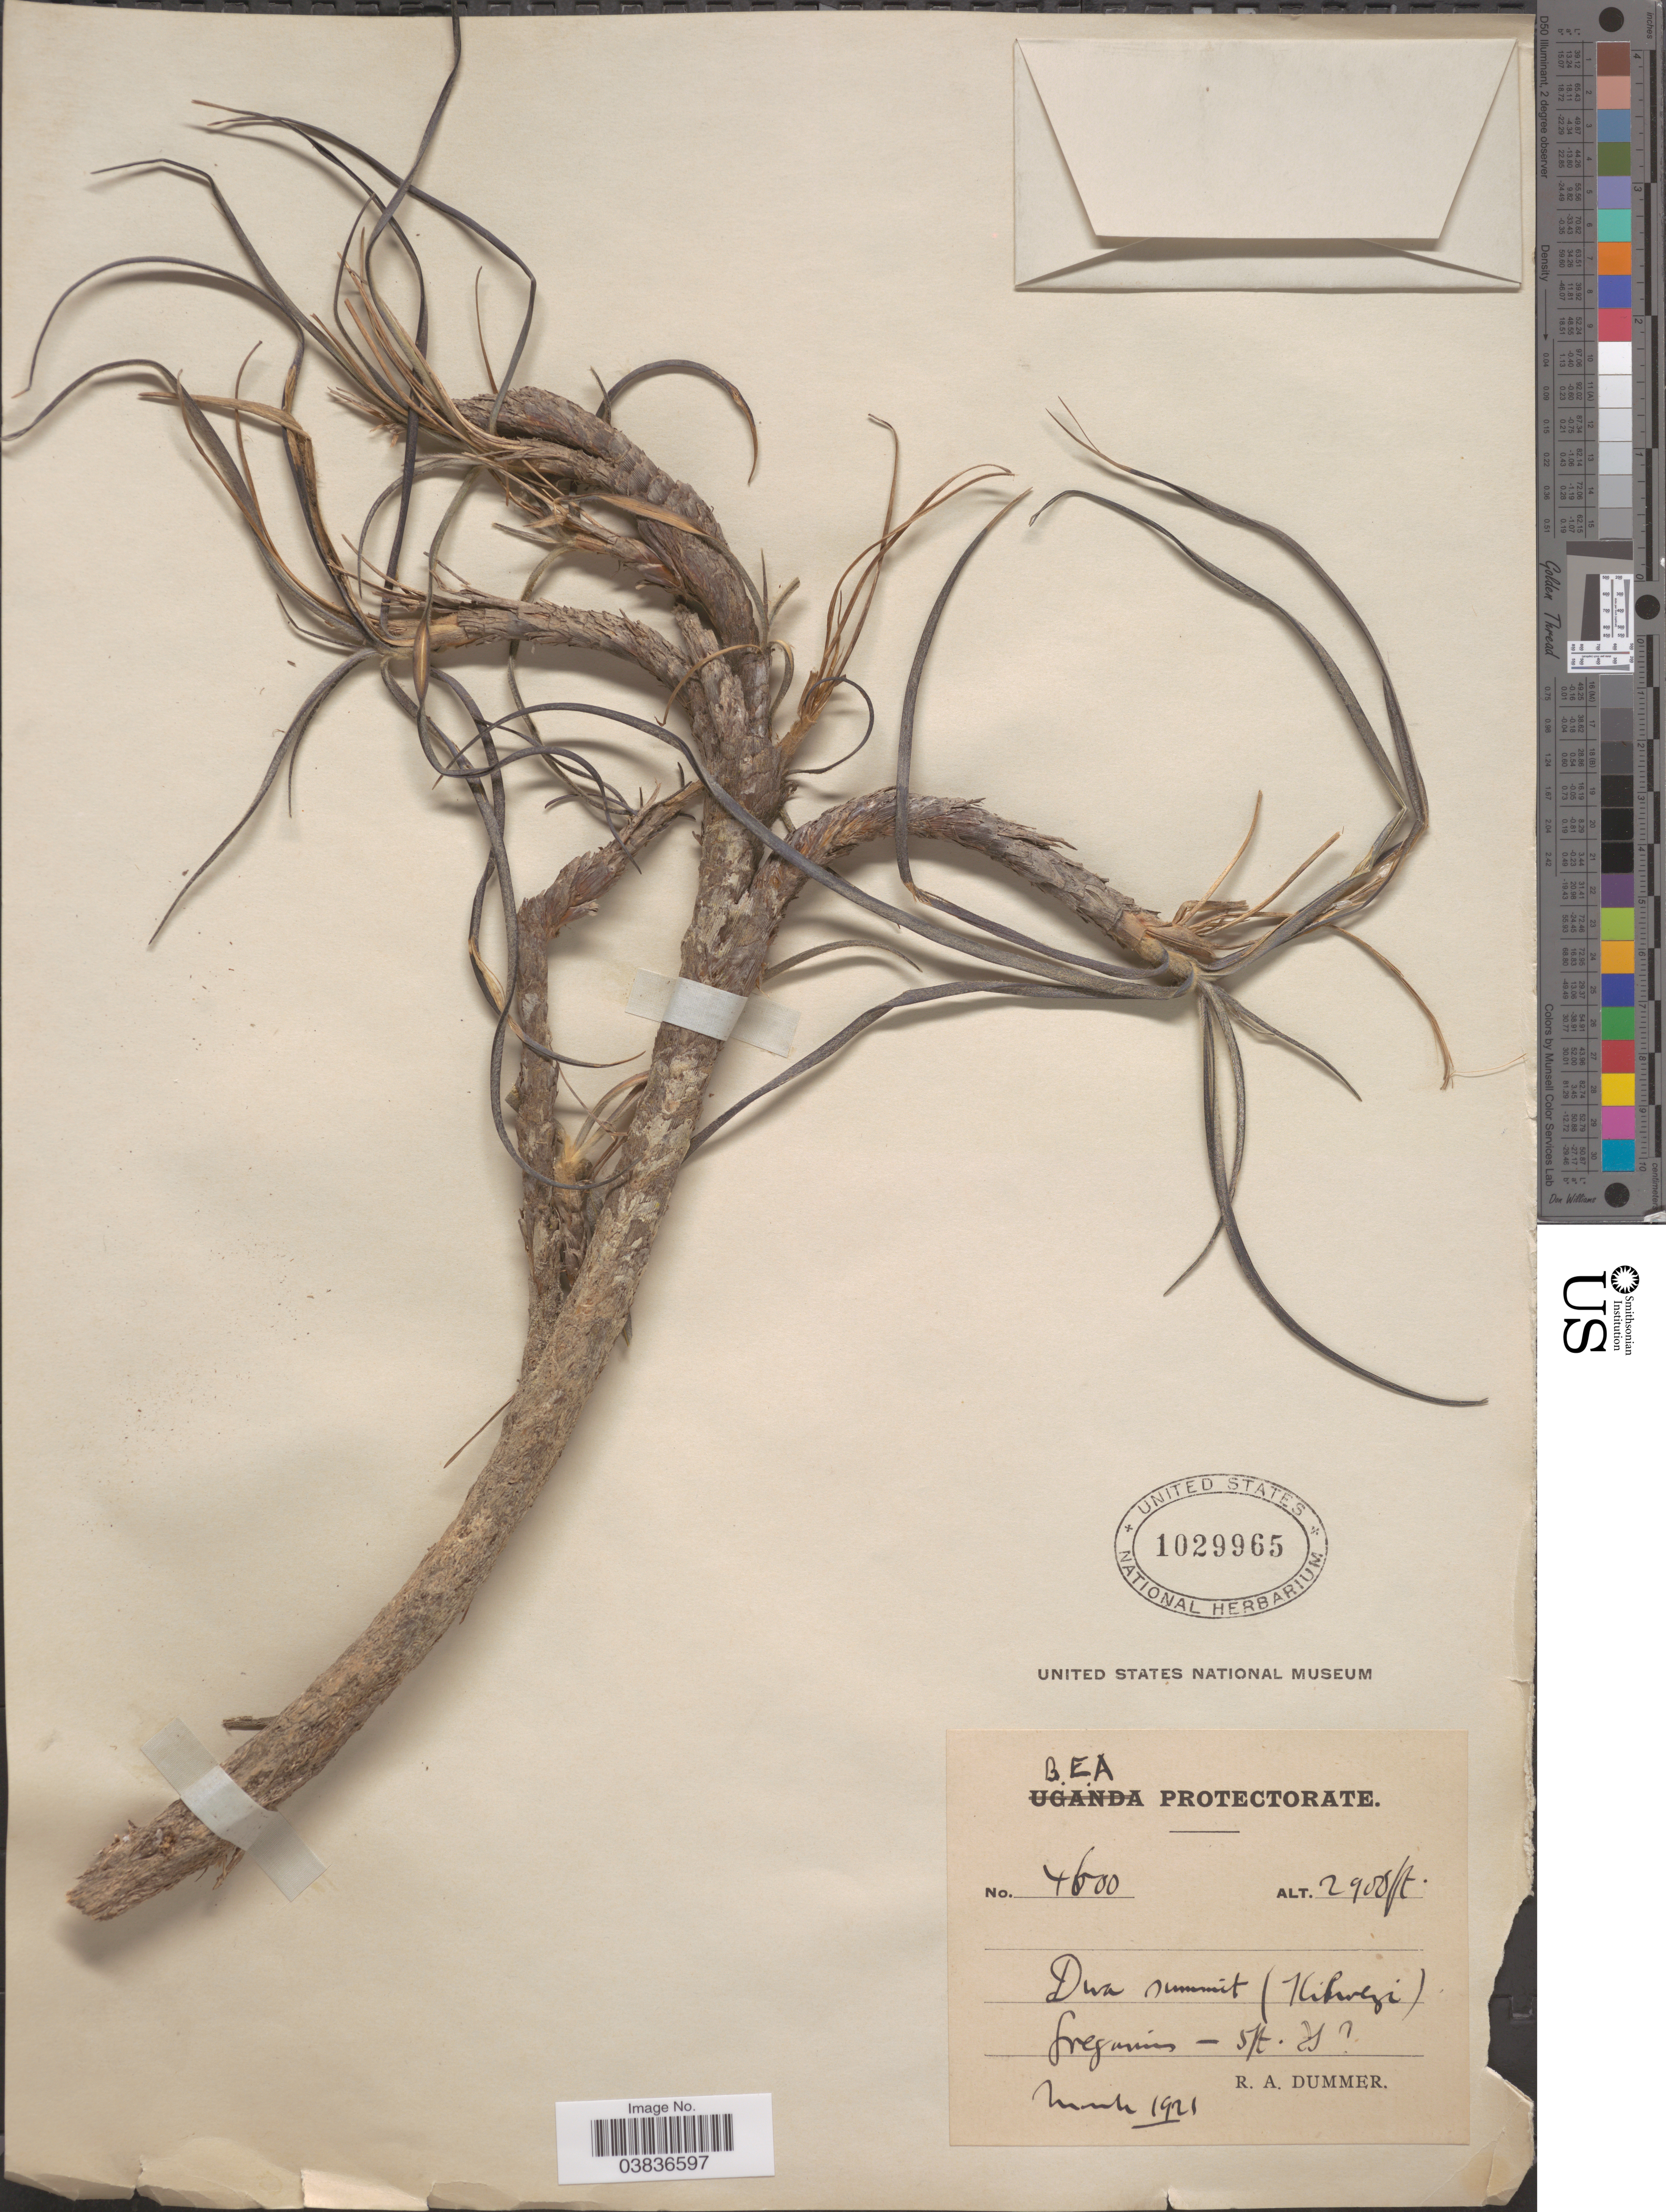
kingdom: Plantae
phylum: Tracheophyta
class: Liliopsida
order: Pandanales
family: Velloziaceae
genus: Xerophyta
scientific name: Xerophyta sp.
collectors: R. Dümmer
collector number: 4600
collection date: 1921-03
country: Kenya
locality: B.E.A Protectorate. Dua summit (Kibwegi).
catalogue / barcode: US 1029965